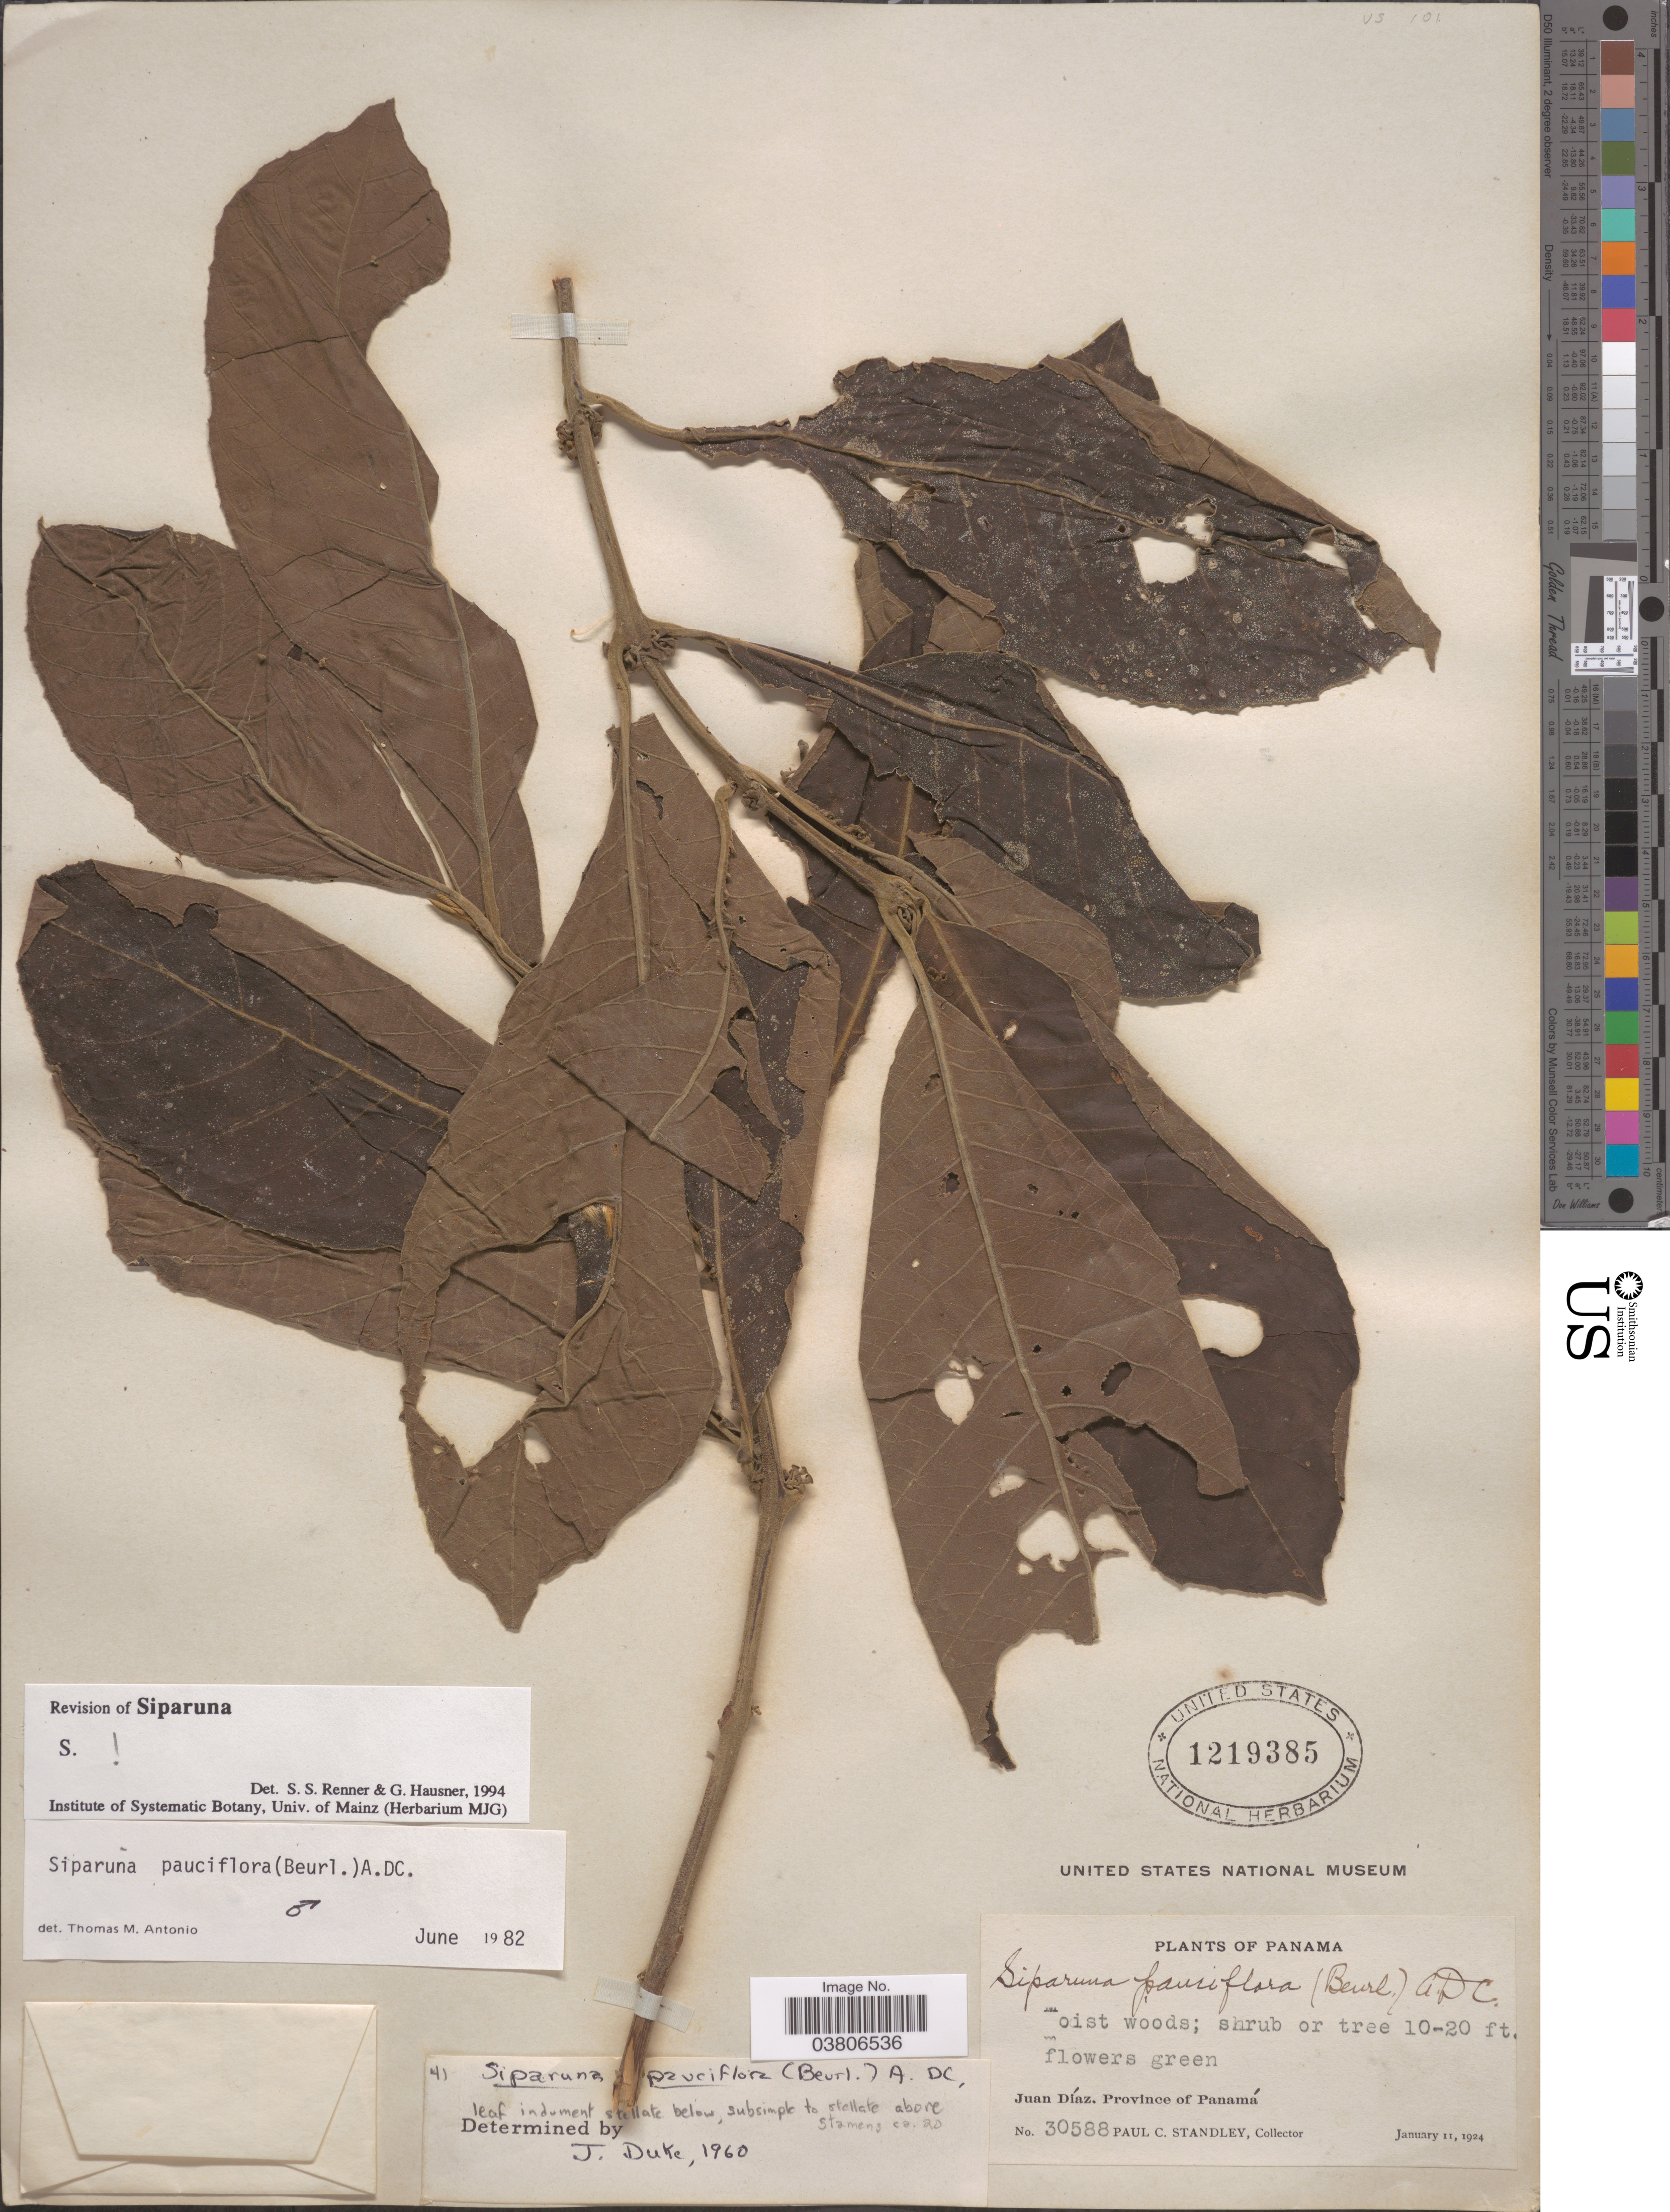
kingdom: Plantae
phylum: Tracheophyta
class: Magnoliopsida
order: Laurales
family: Siparunaceae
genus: Siparuna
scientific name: Siparuna pauciflora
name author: (Beurling) A. DC.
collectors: P. C. Standley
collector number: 30588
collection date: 1924-01-11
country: Panama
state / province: Panamá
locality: Juan Diáz.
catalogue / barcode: US 1219385